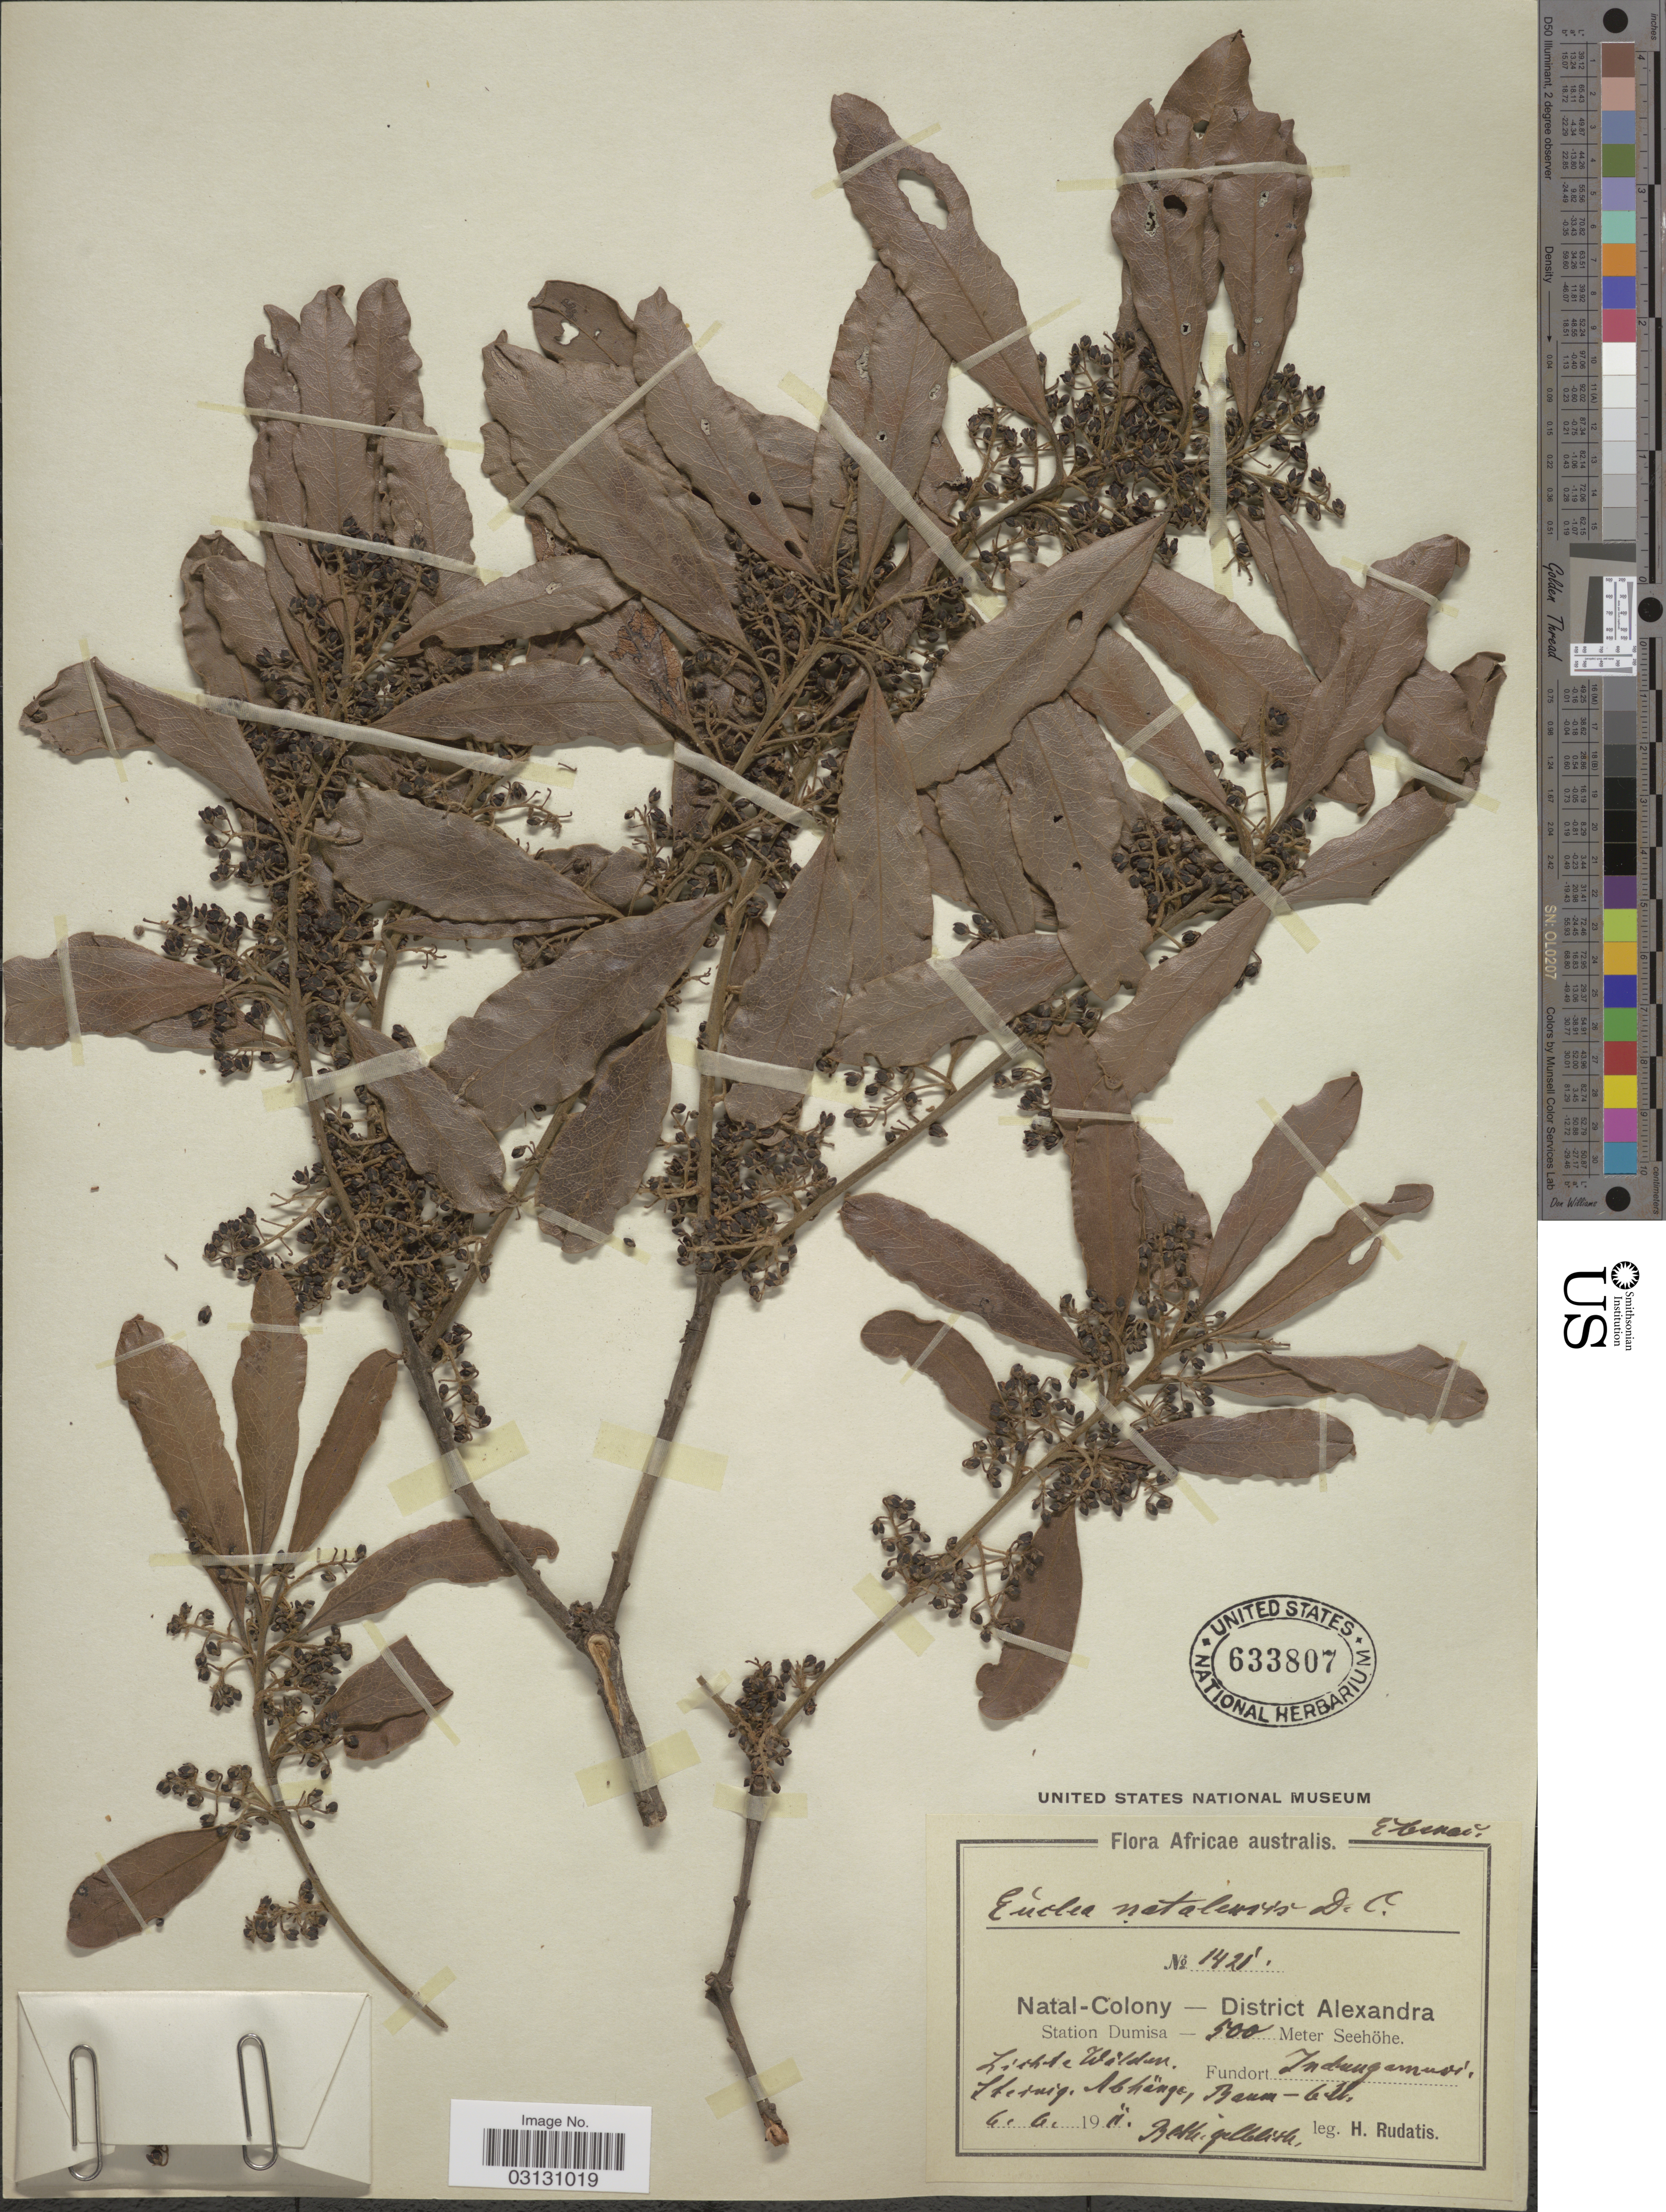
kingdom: Plantae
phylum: Tracheophyta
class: Magnoliopsida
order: Ericales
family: Ebenaceae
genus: Euclea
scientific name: Euclea natalensis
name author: A. DC.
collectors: H. Rudatis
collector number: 1421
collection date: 1911-06-06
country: South Africa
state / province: KwaZulu-Natal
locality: Natal-Colony - District Alexandra. Station Dumisa.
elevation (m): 500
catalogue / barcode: US 633807